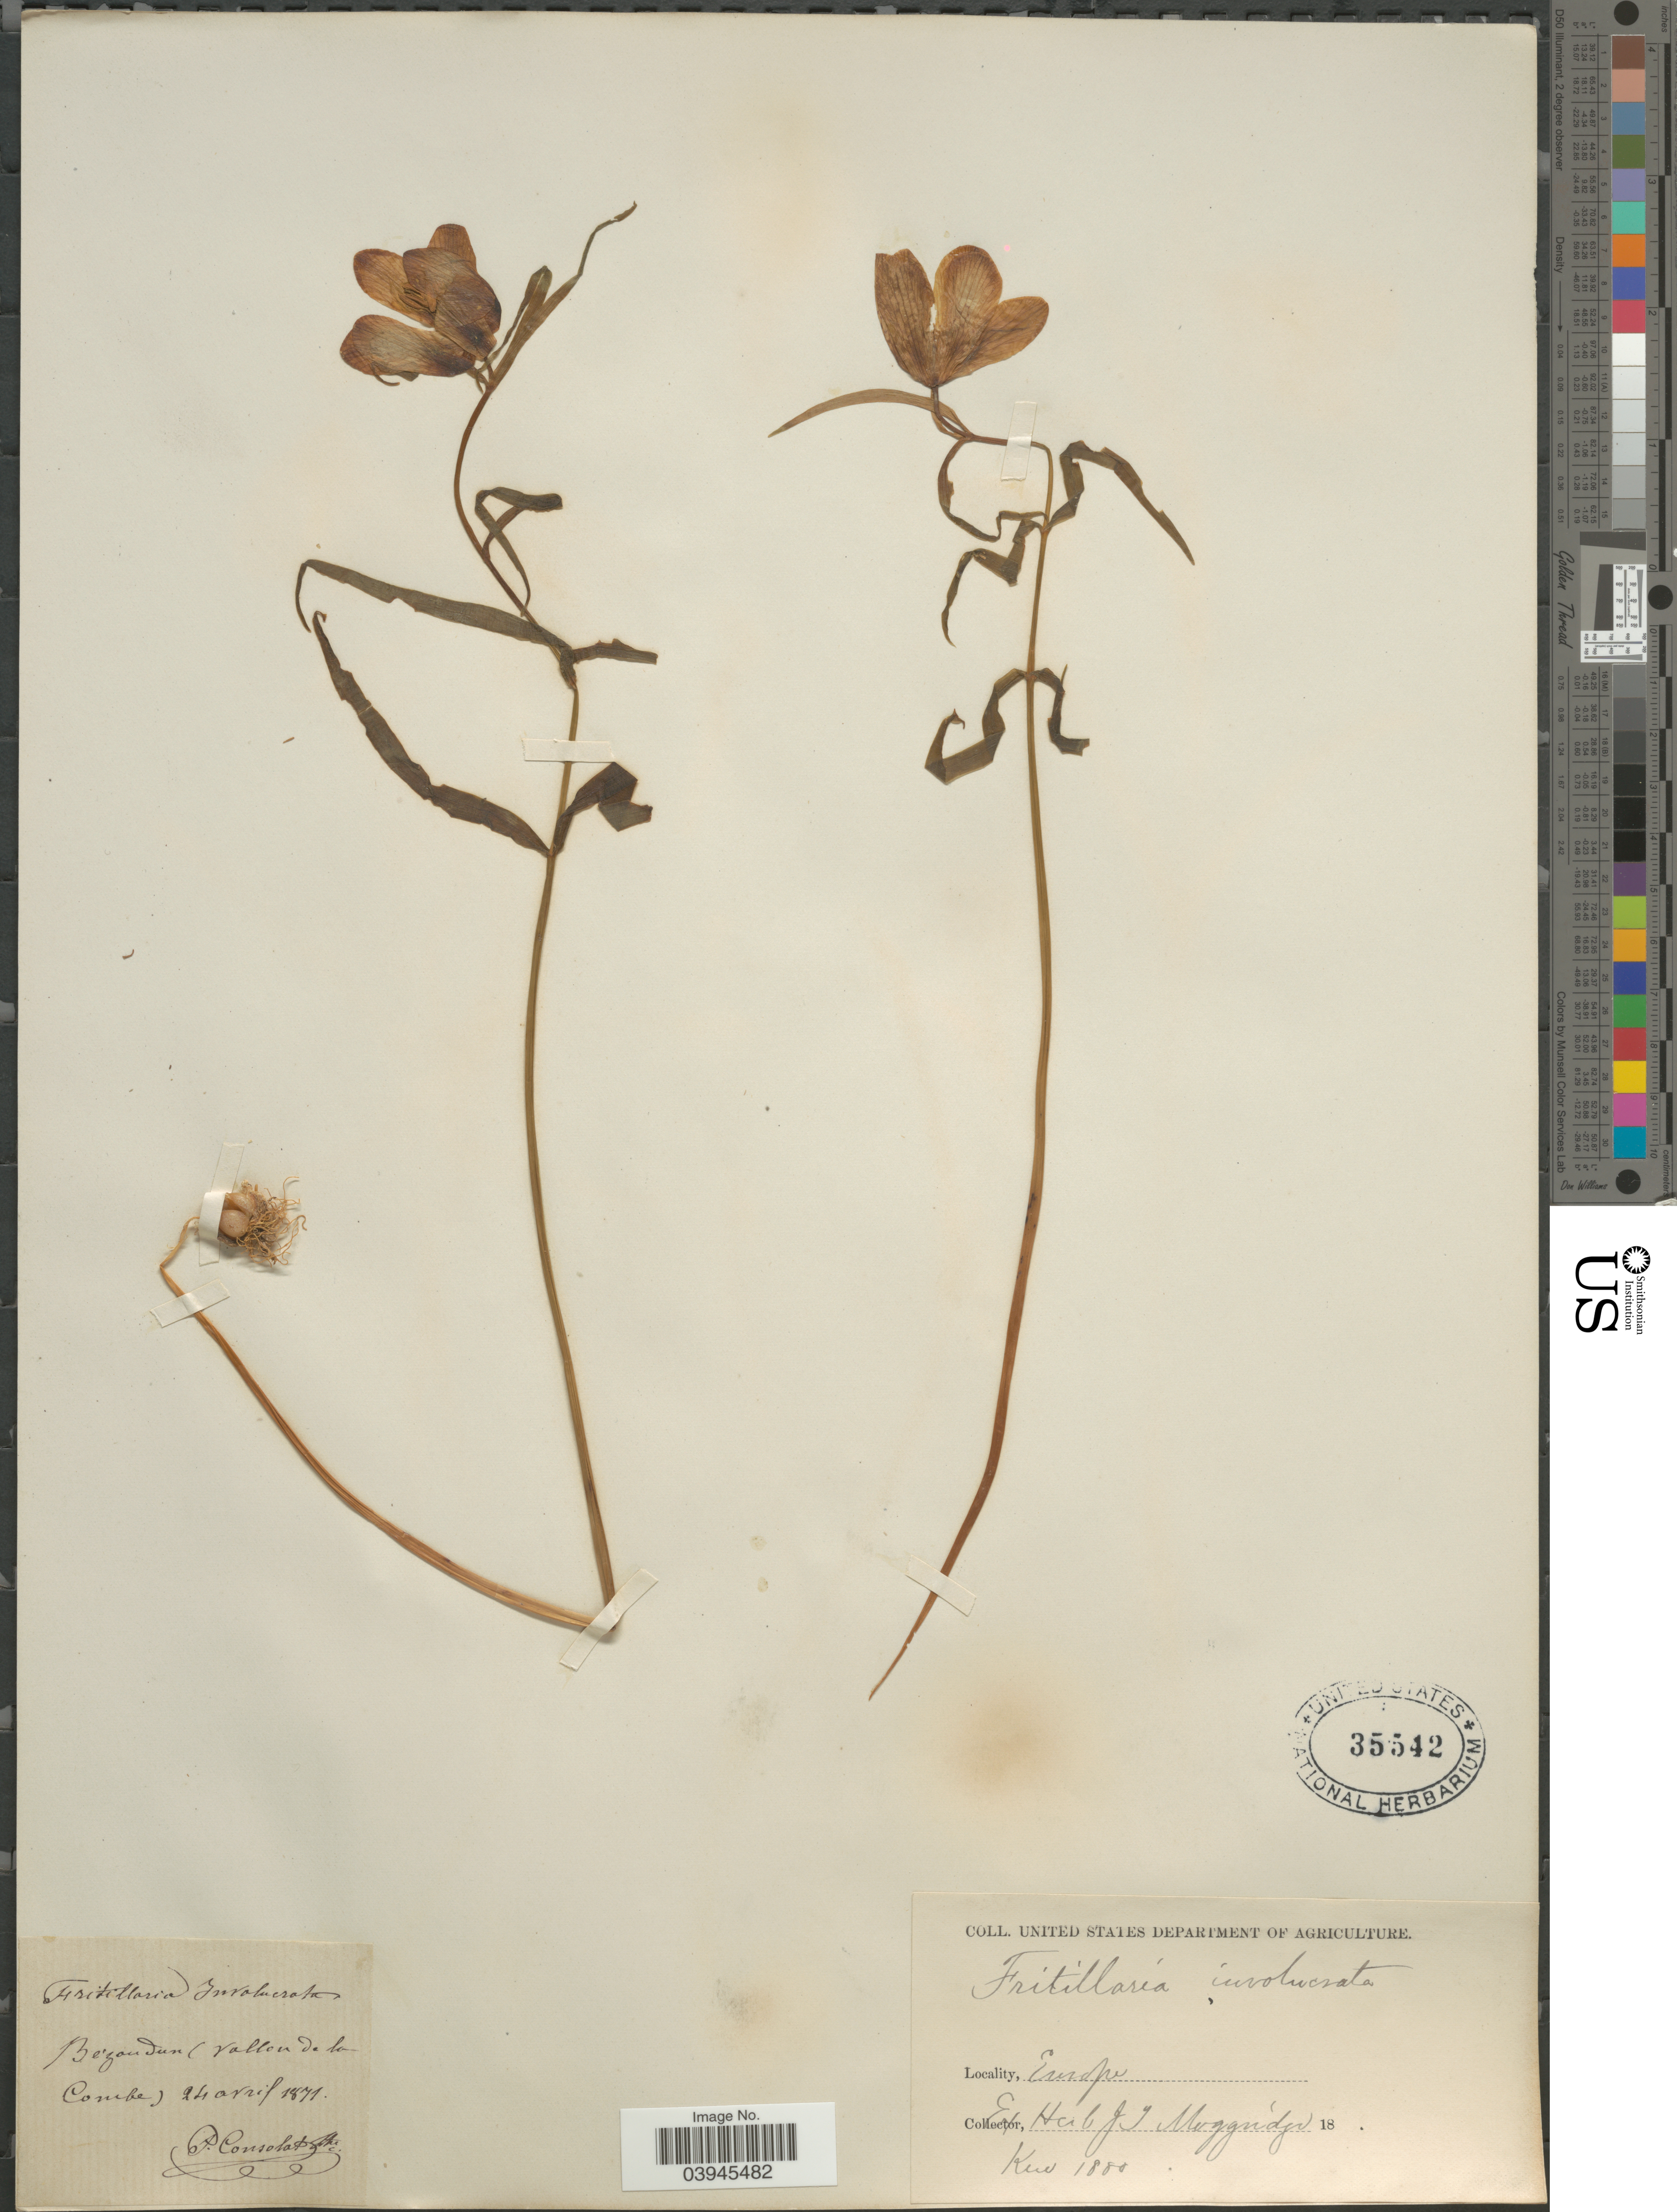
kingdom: Plantae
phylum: Tracheophyta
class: Liliopsida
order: Liliales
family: Liliaceae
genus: Fritillaria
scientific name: Fritillaria involucrata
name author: All.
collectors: P. Consolat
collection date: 1871-04-24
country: France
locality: Bezaudun (Vallon de la Combe). Europe.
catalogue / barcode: US 35542